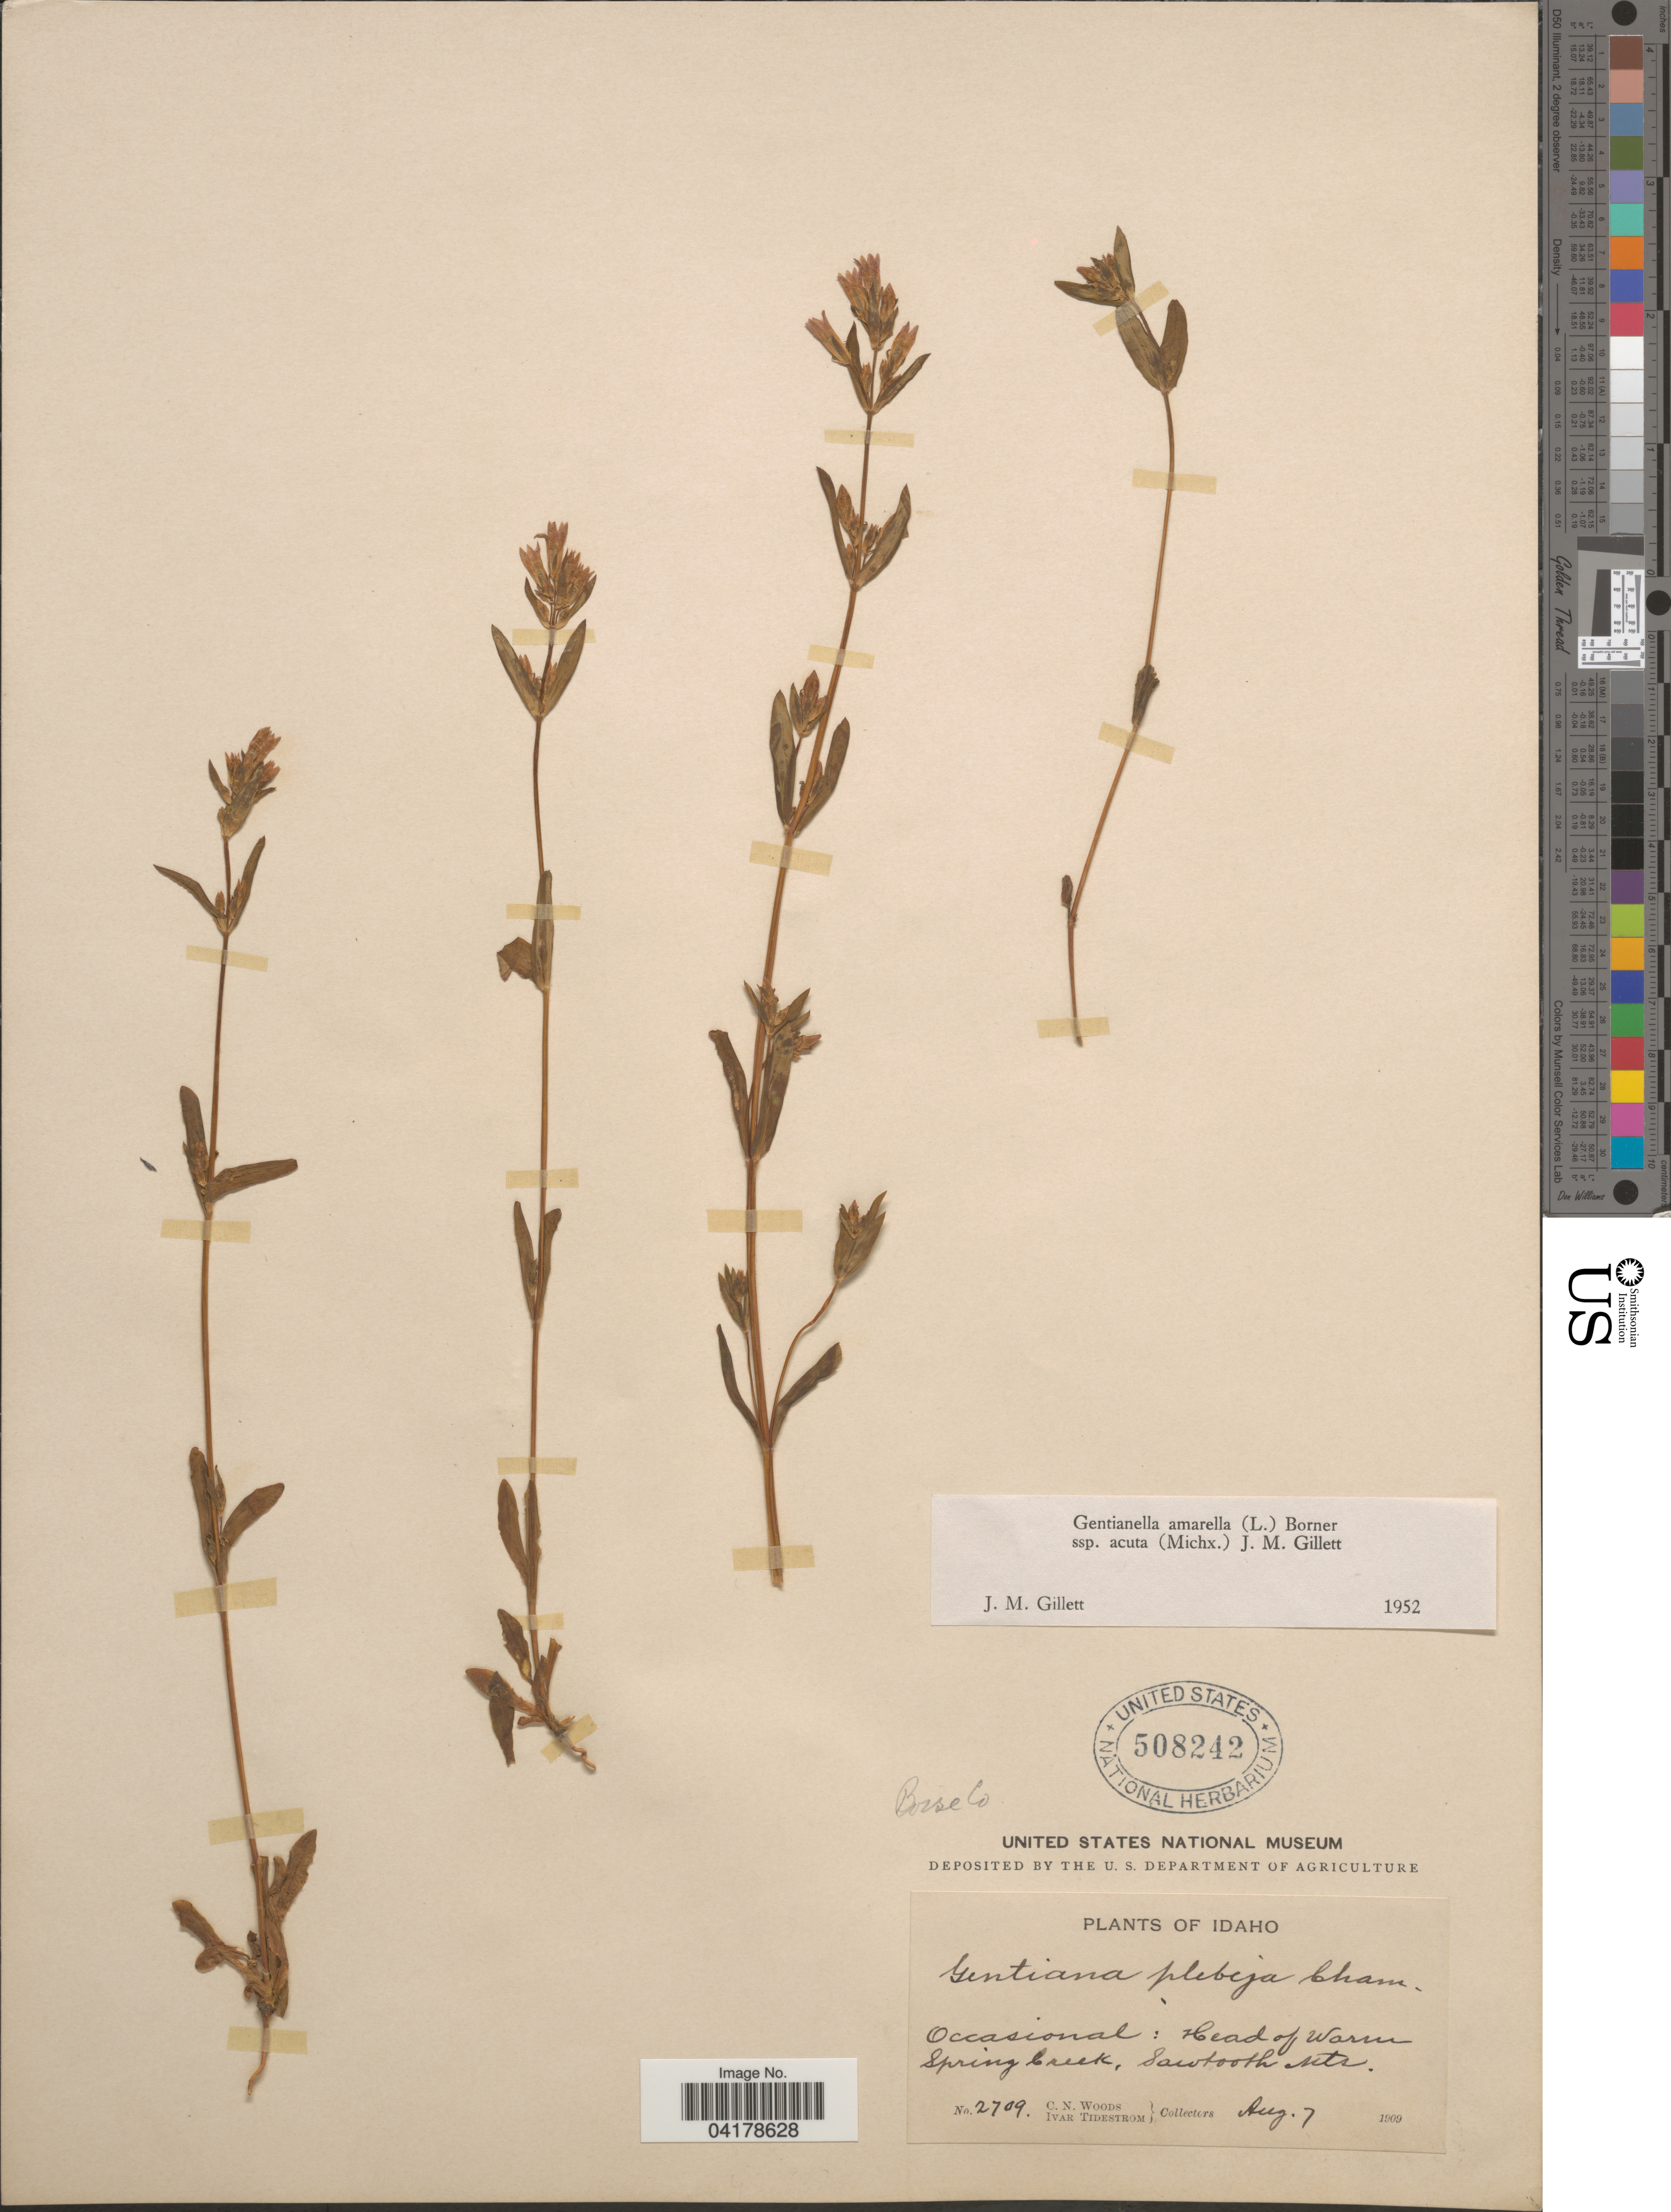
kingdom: Plantae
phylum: Tracheophyta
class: Magnoliopsida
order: Gentianales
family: Gentianaceae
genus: Gentianella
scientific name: Gentianella amarella subsp. acuta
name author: (Michx.) J.M. Gillett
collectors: C. Woods & I. F. Tidestrom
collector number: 2709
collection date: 1909-08-07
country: United States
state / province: Idaho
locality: Boise Co. Head of Warm Spring Creek, Sawtooth Mts.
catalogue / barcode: US 508242